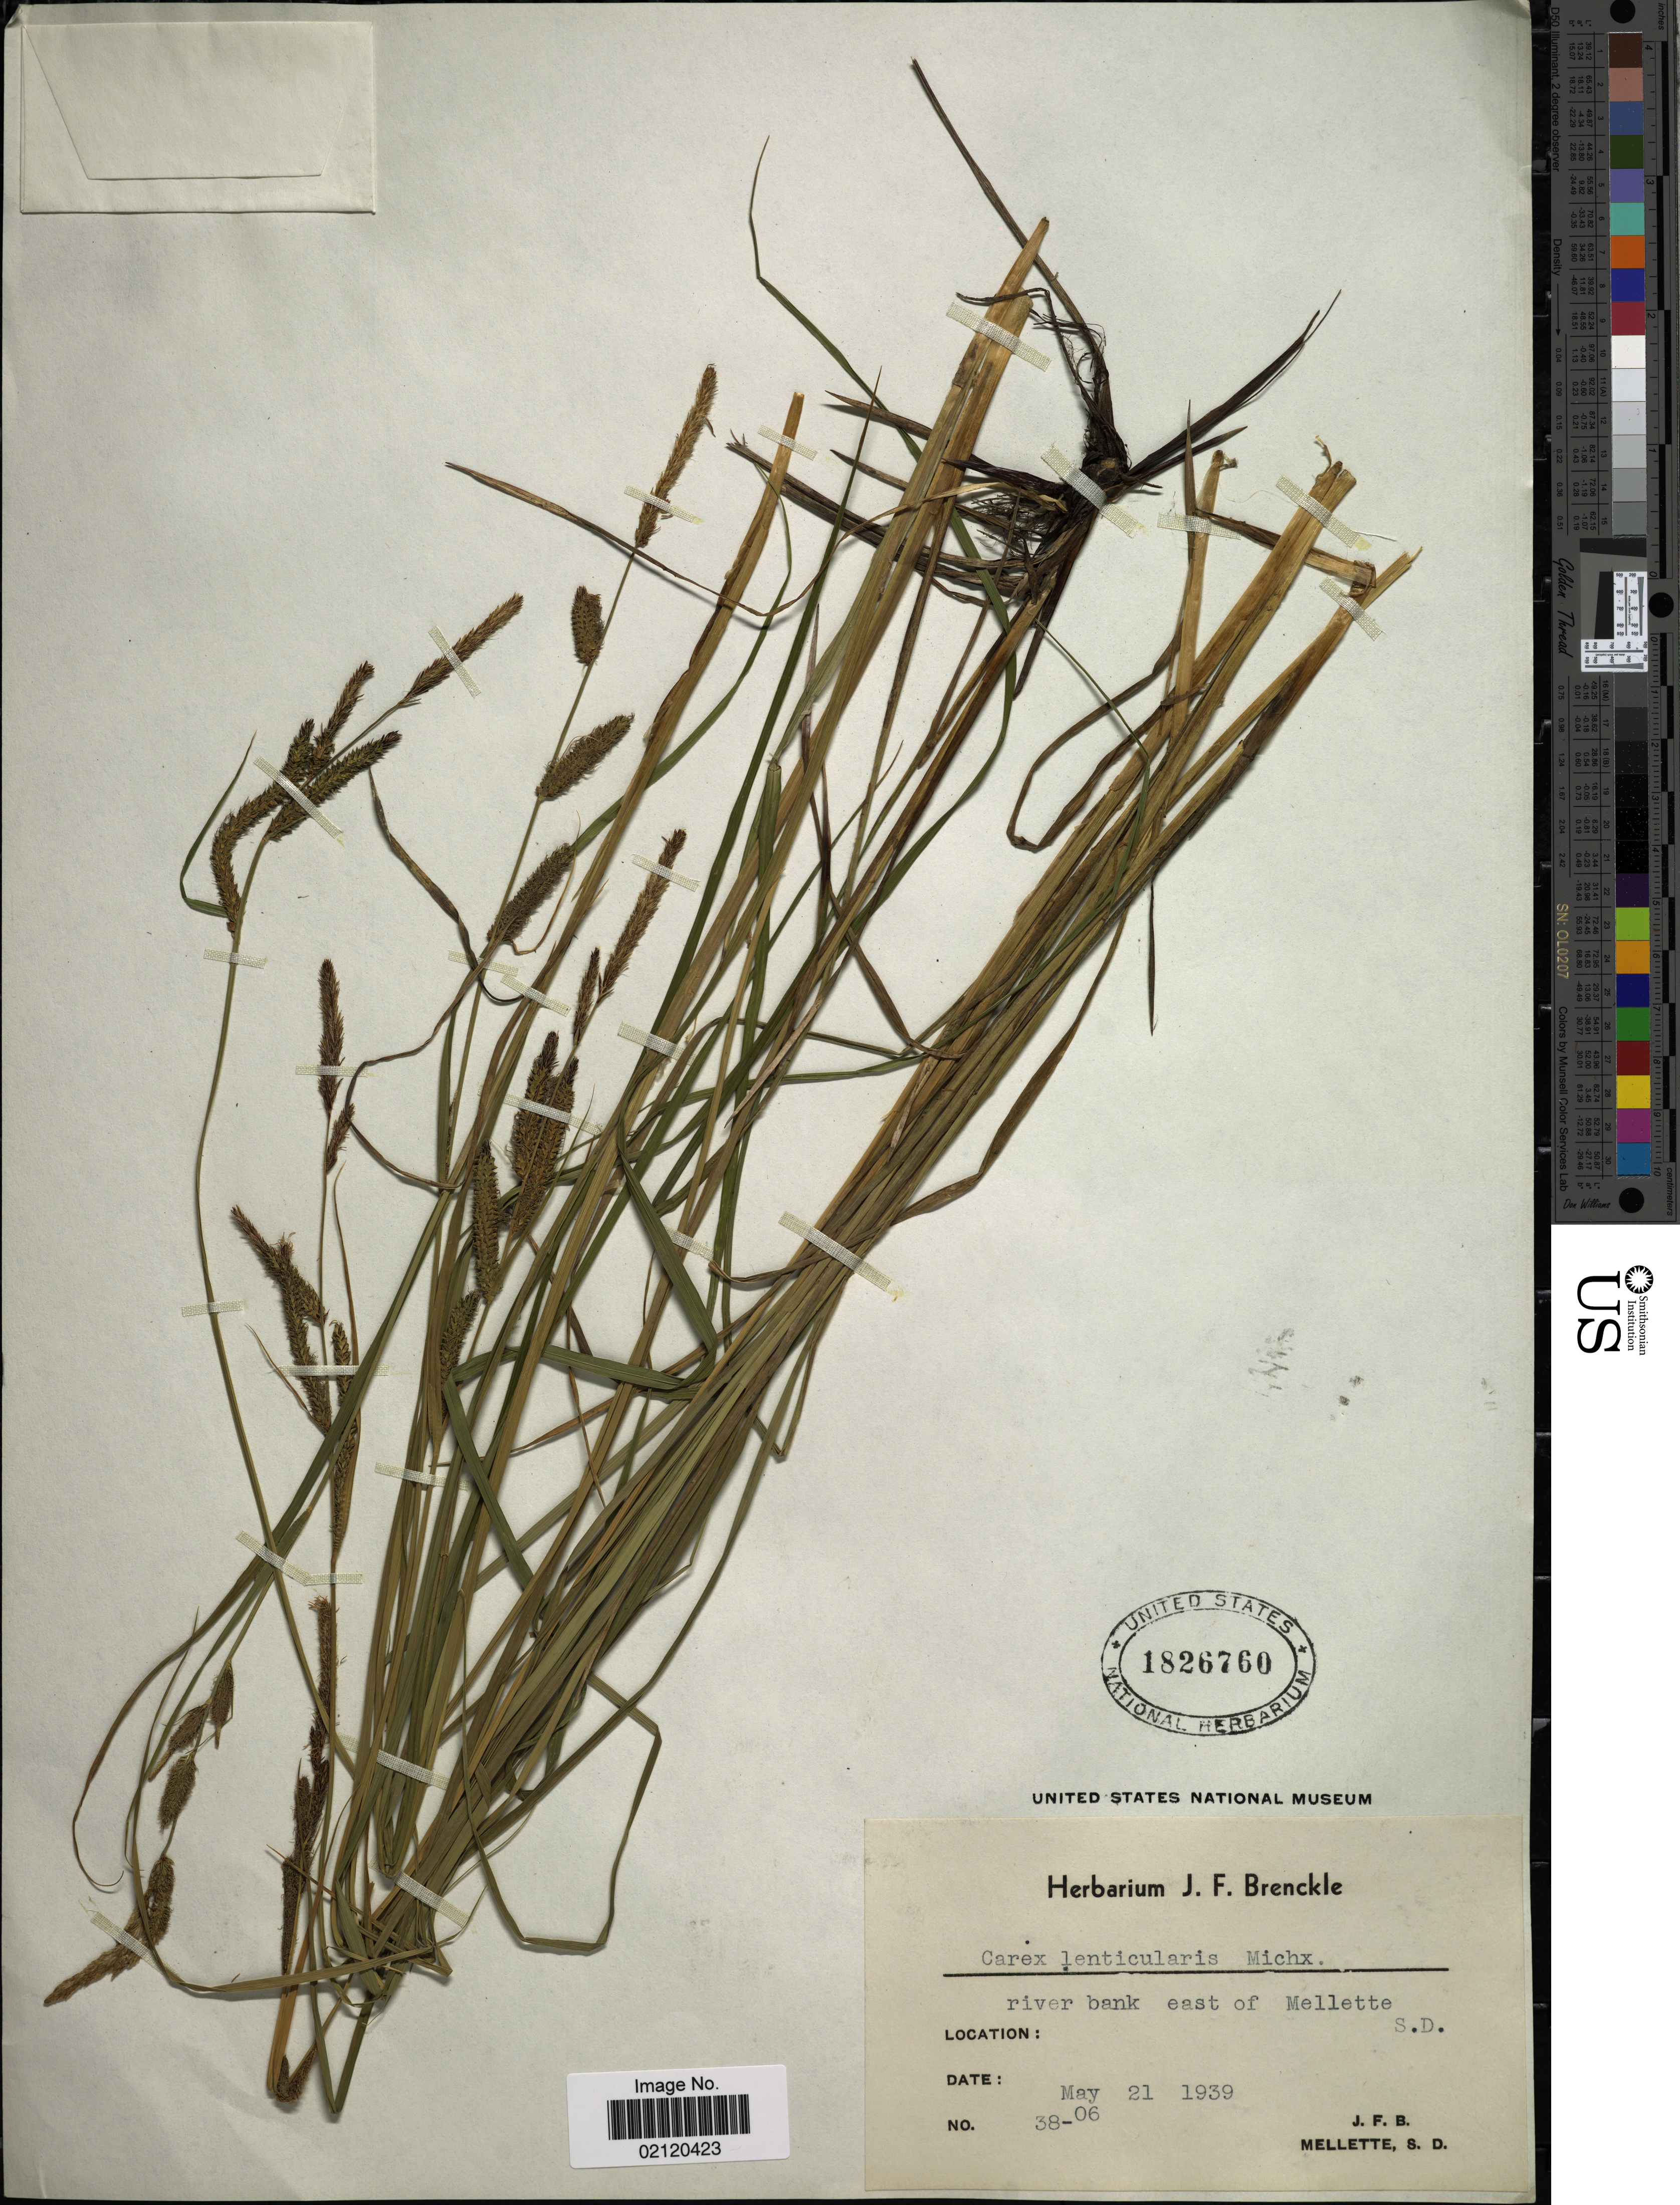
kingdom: Plantae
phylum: Tracheophyta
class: Liliopsida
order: Poales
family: Cyperaceae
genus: Carex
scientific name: Carex lenticularis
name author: Michx.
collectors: J. Brenckle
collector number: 38-06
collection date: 1939-05-21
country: United States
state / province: South Dakota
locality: River bank east of Mellette, SD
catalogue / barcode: US 1826760